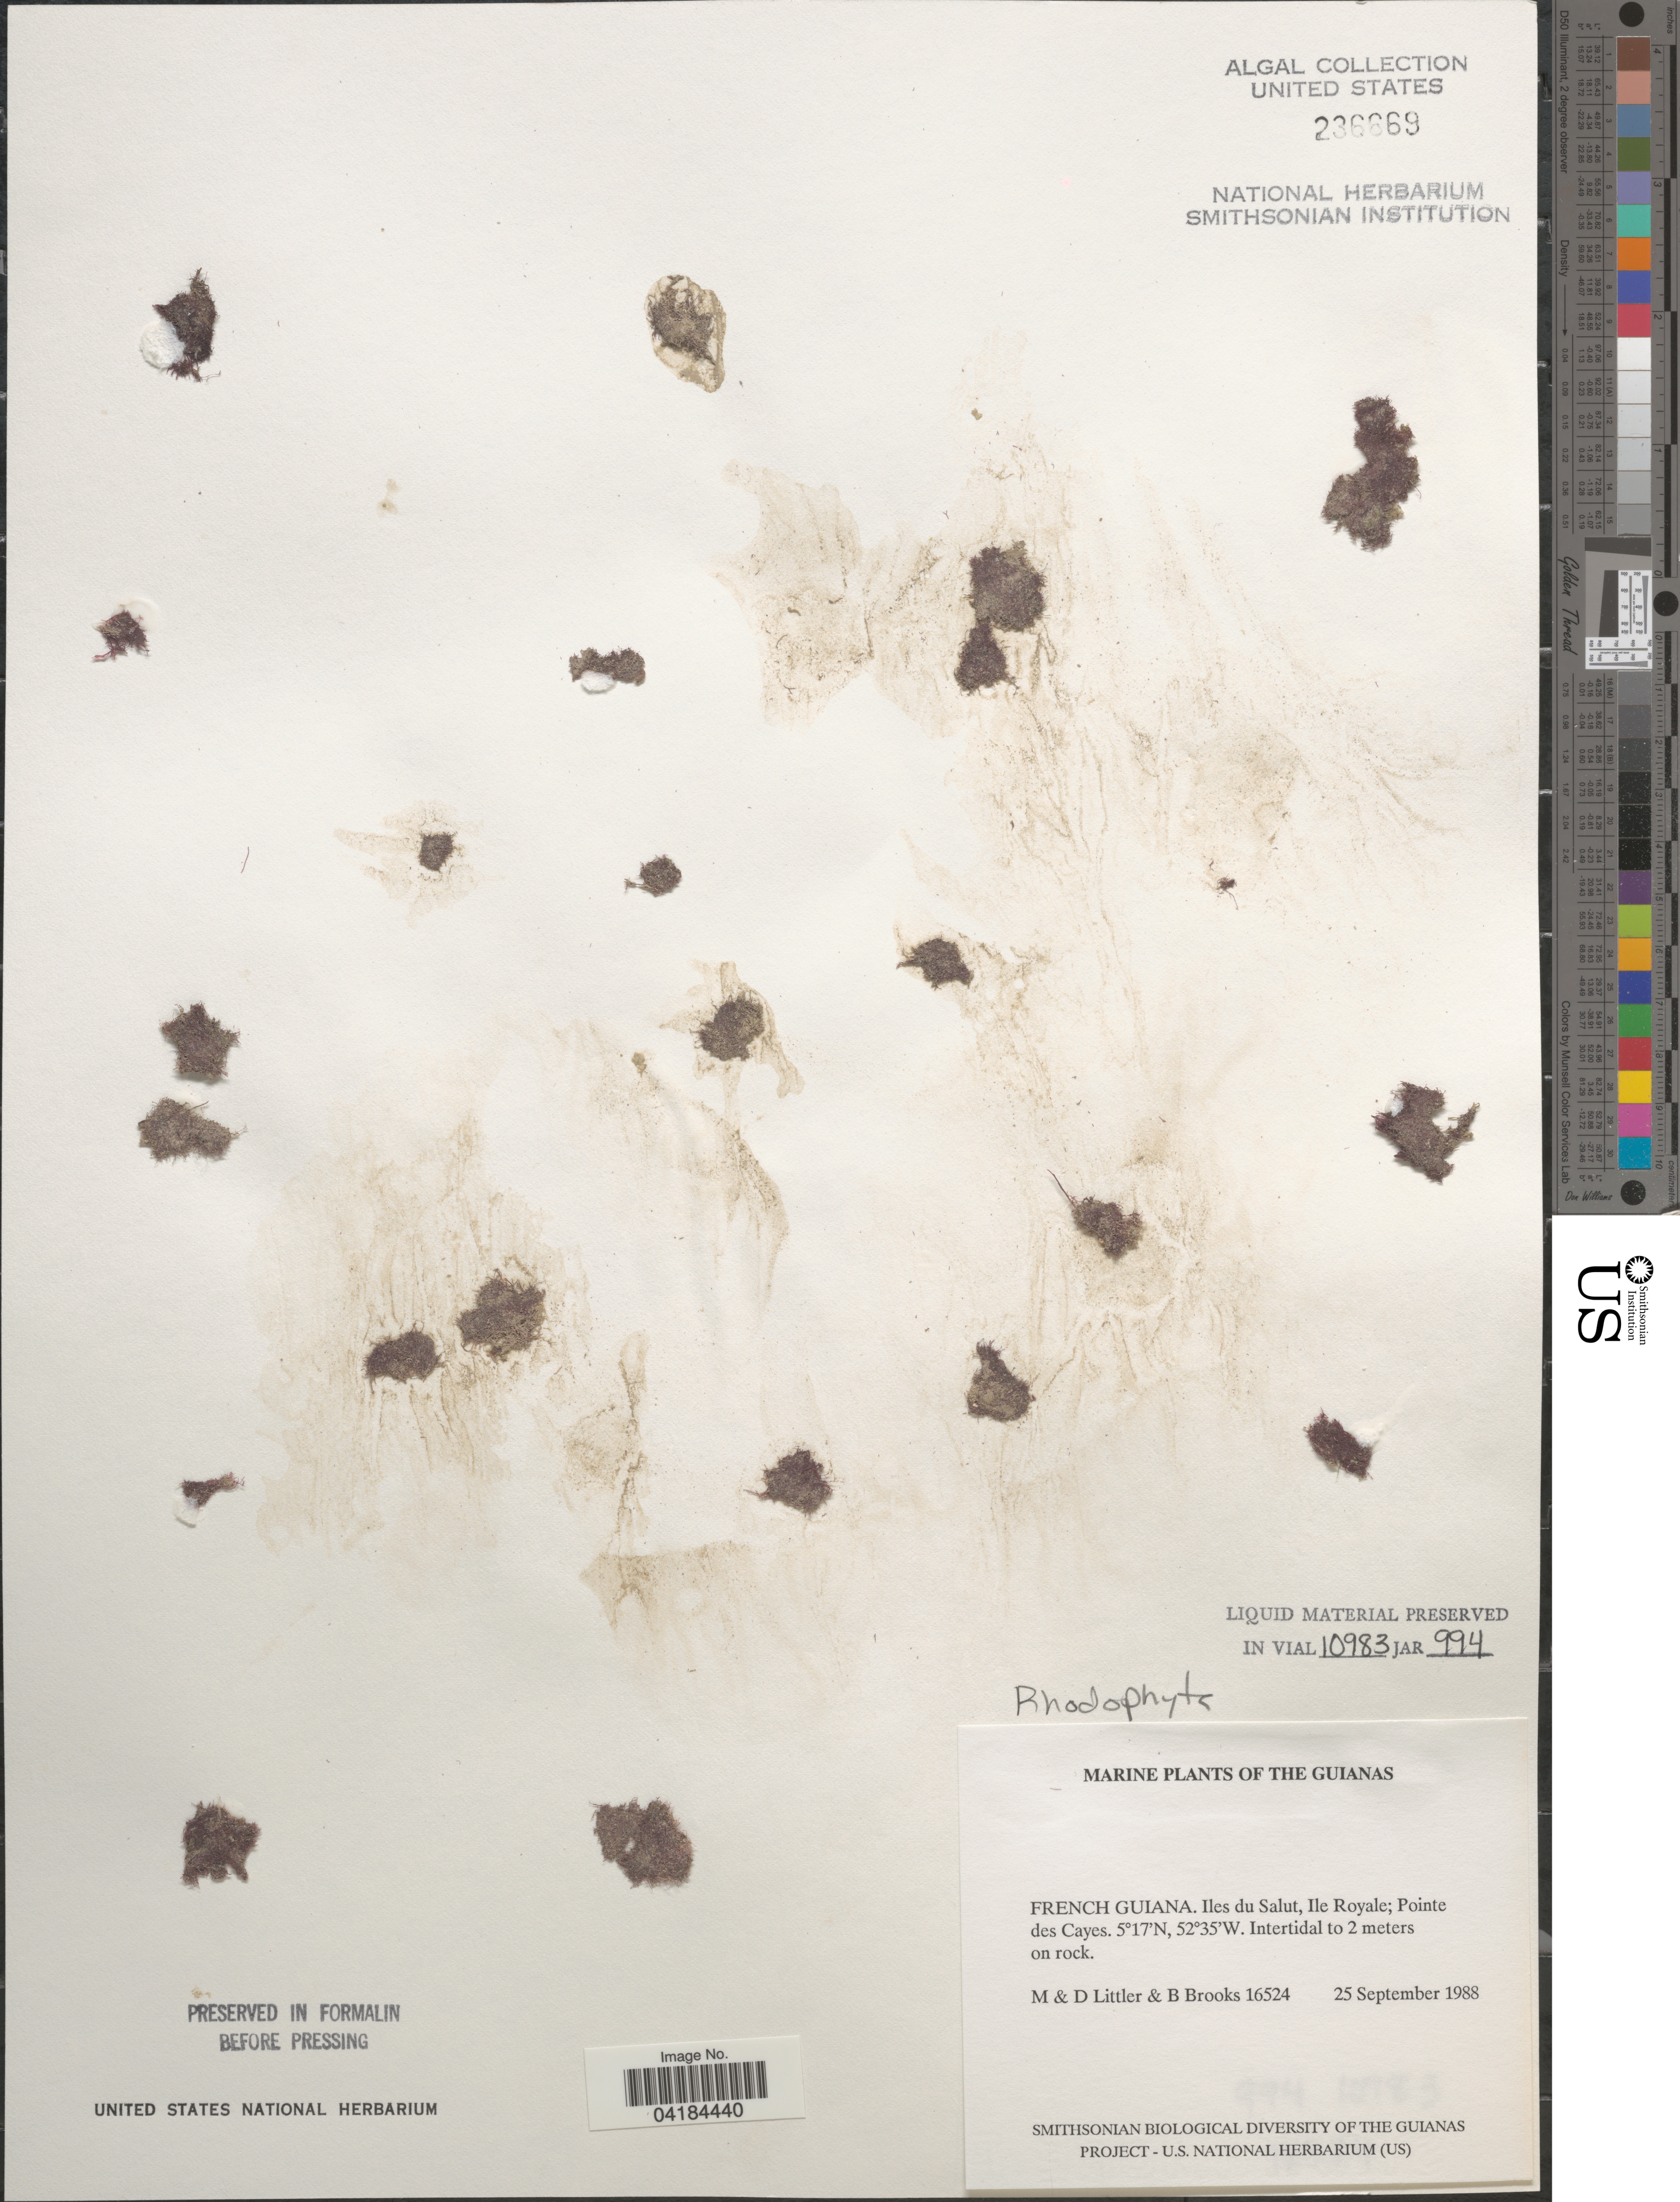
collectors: M. Littler, D. S. Littler & B. Brooks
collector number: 16524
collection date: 1988-09-25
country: French Guiana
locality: The Guianas. Iles du Salut, Ile Royale; Pointe des Cayes.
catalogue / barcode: US 236669